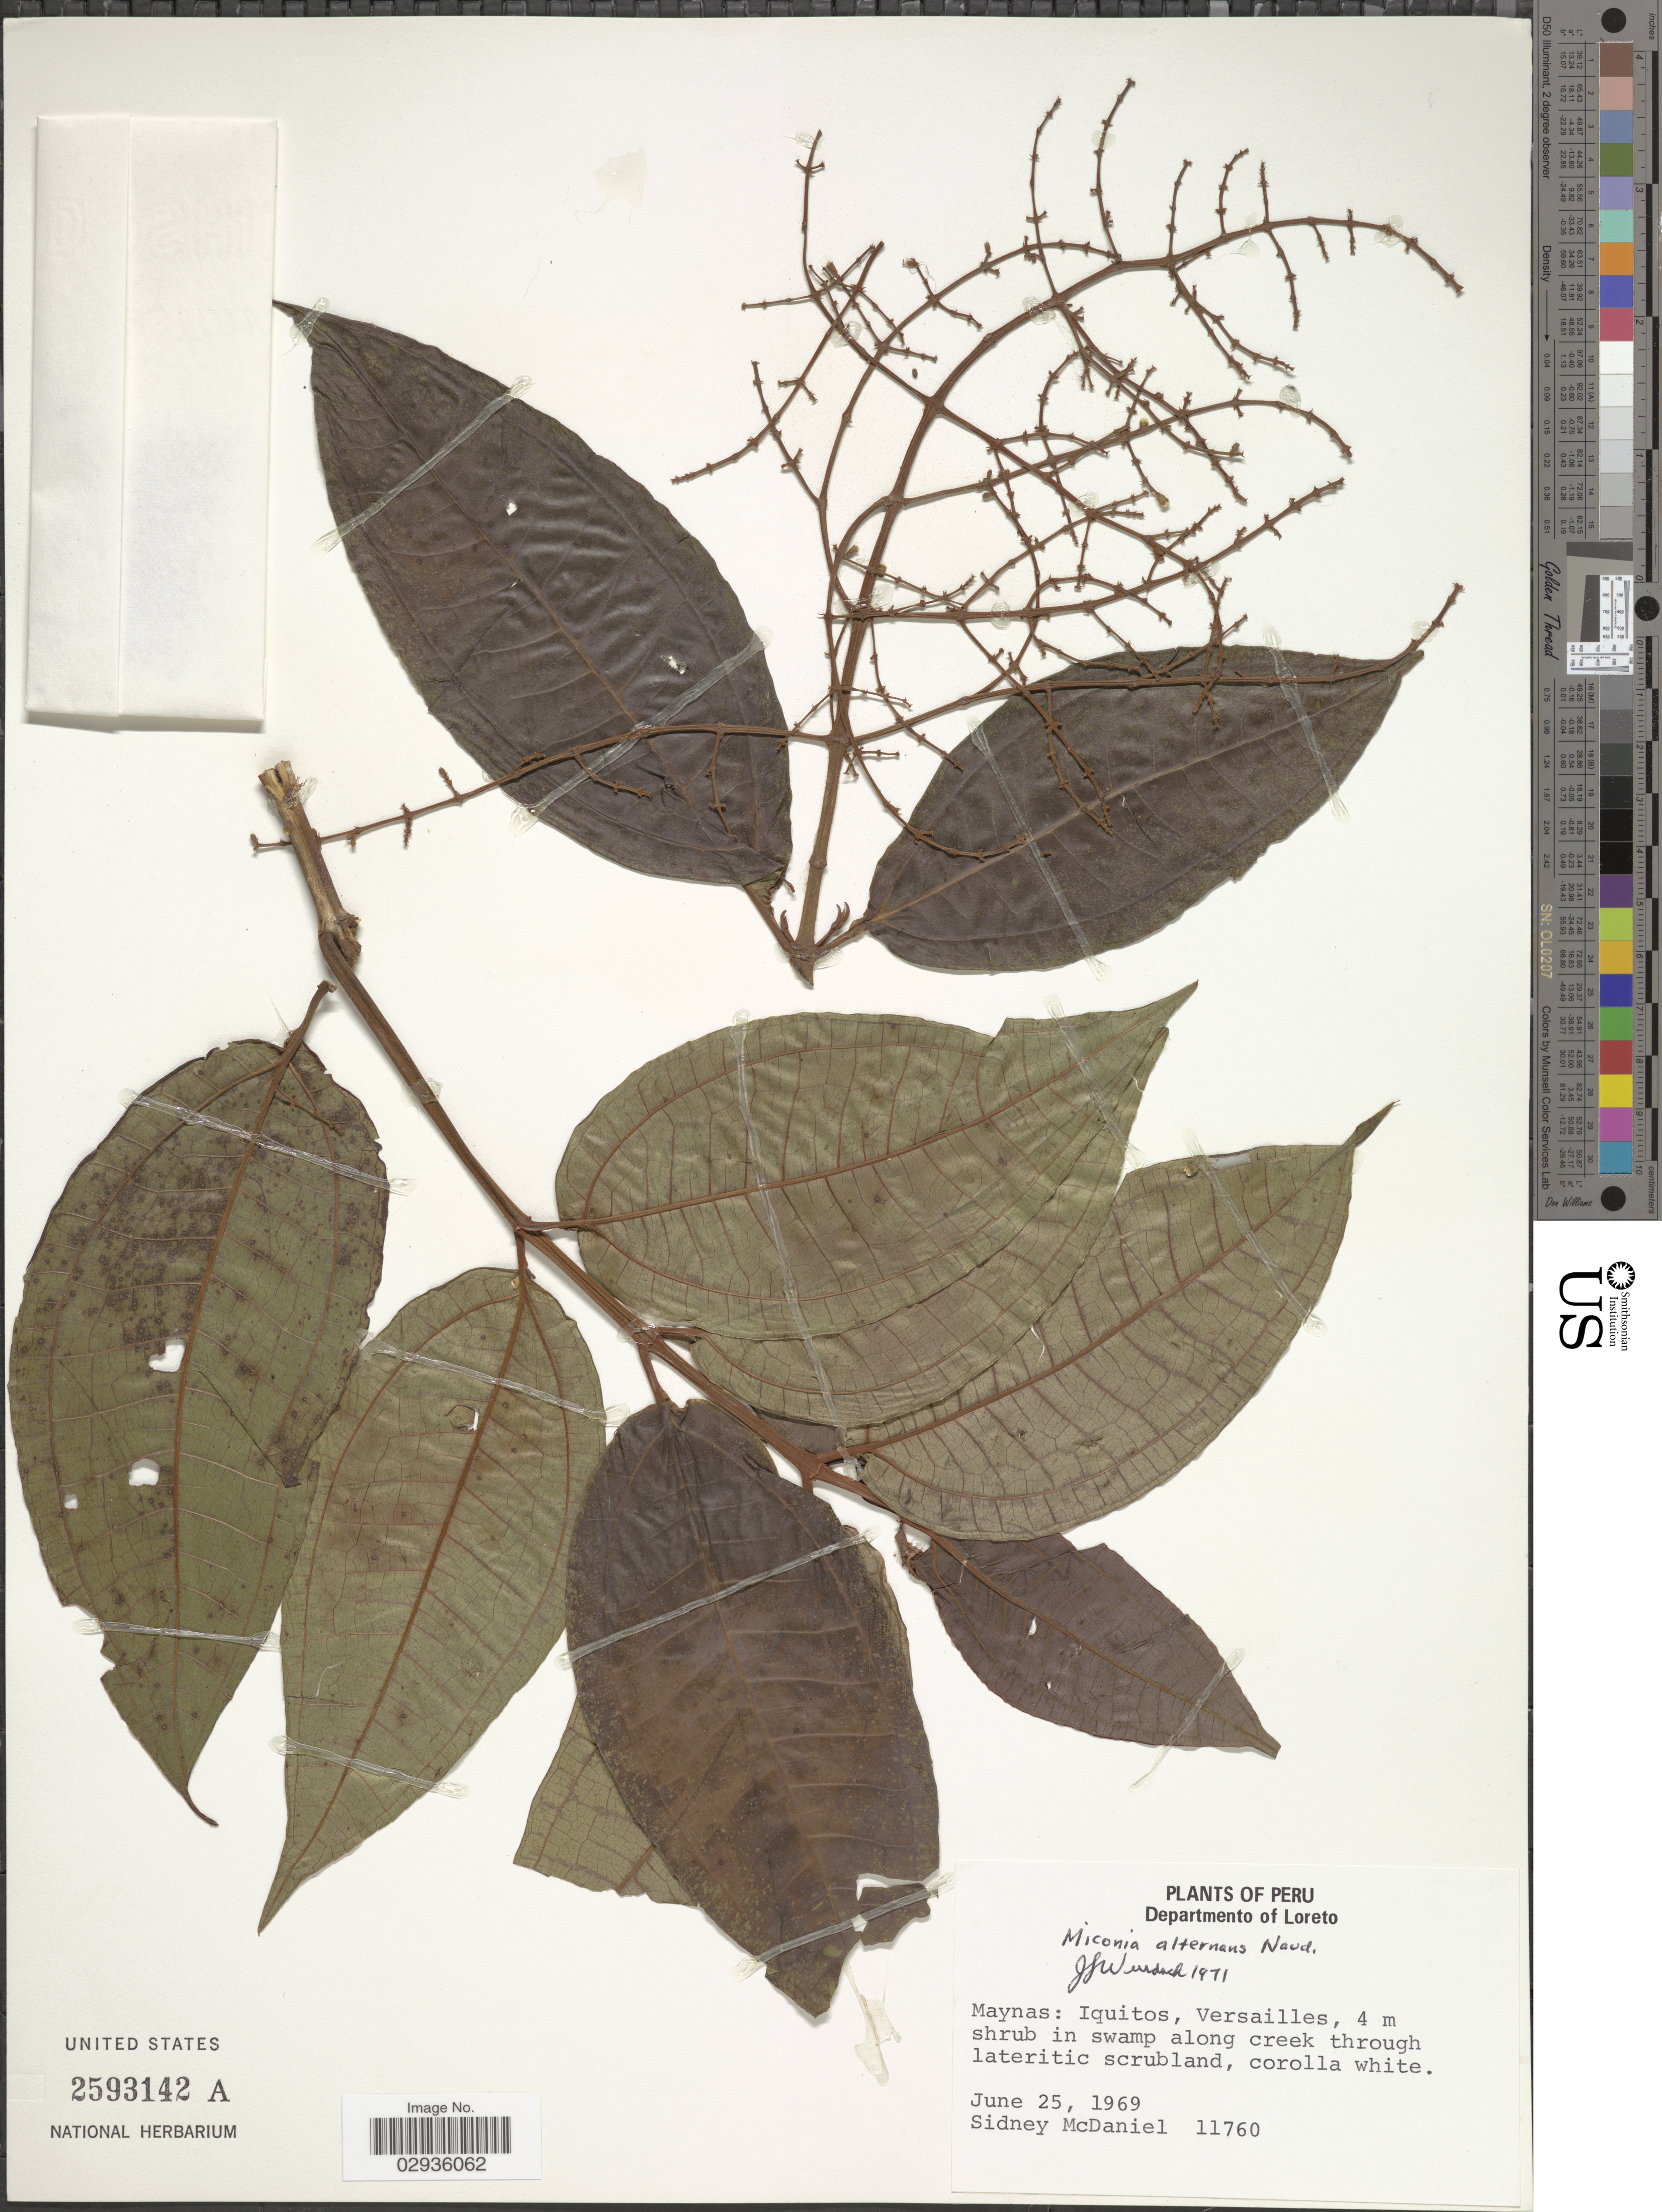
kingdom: Plantae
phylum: Tracheophyta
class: Magnoliopsida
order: Myrtales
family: Melastomataceae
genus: Miconia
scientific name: Miconia alternans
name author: Naudin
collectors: S. McDaniel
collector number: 11760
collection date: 1969-06-25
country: Peru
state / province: Loreto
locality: Departmento of Loreto. Maynas: Iquitos, Versailles.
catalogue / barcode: US 2593142A